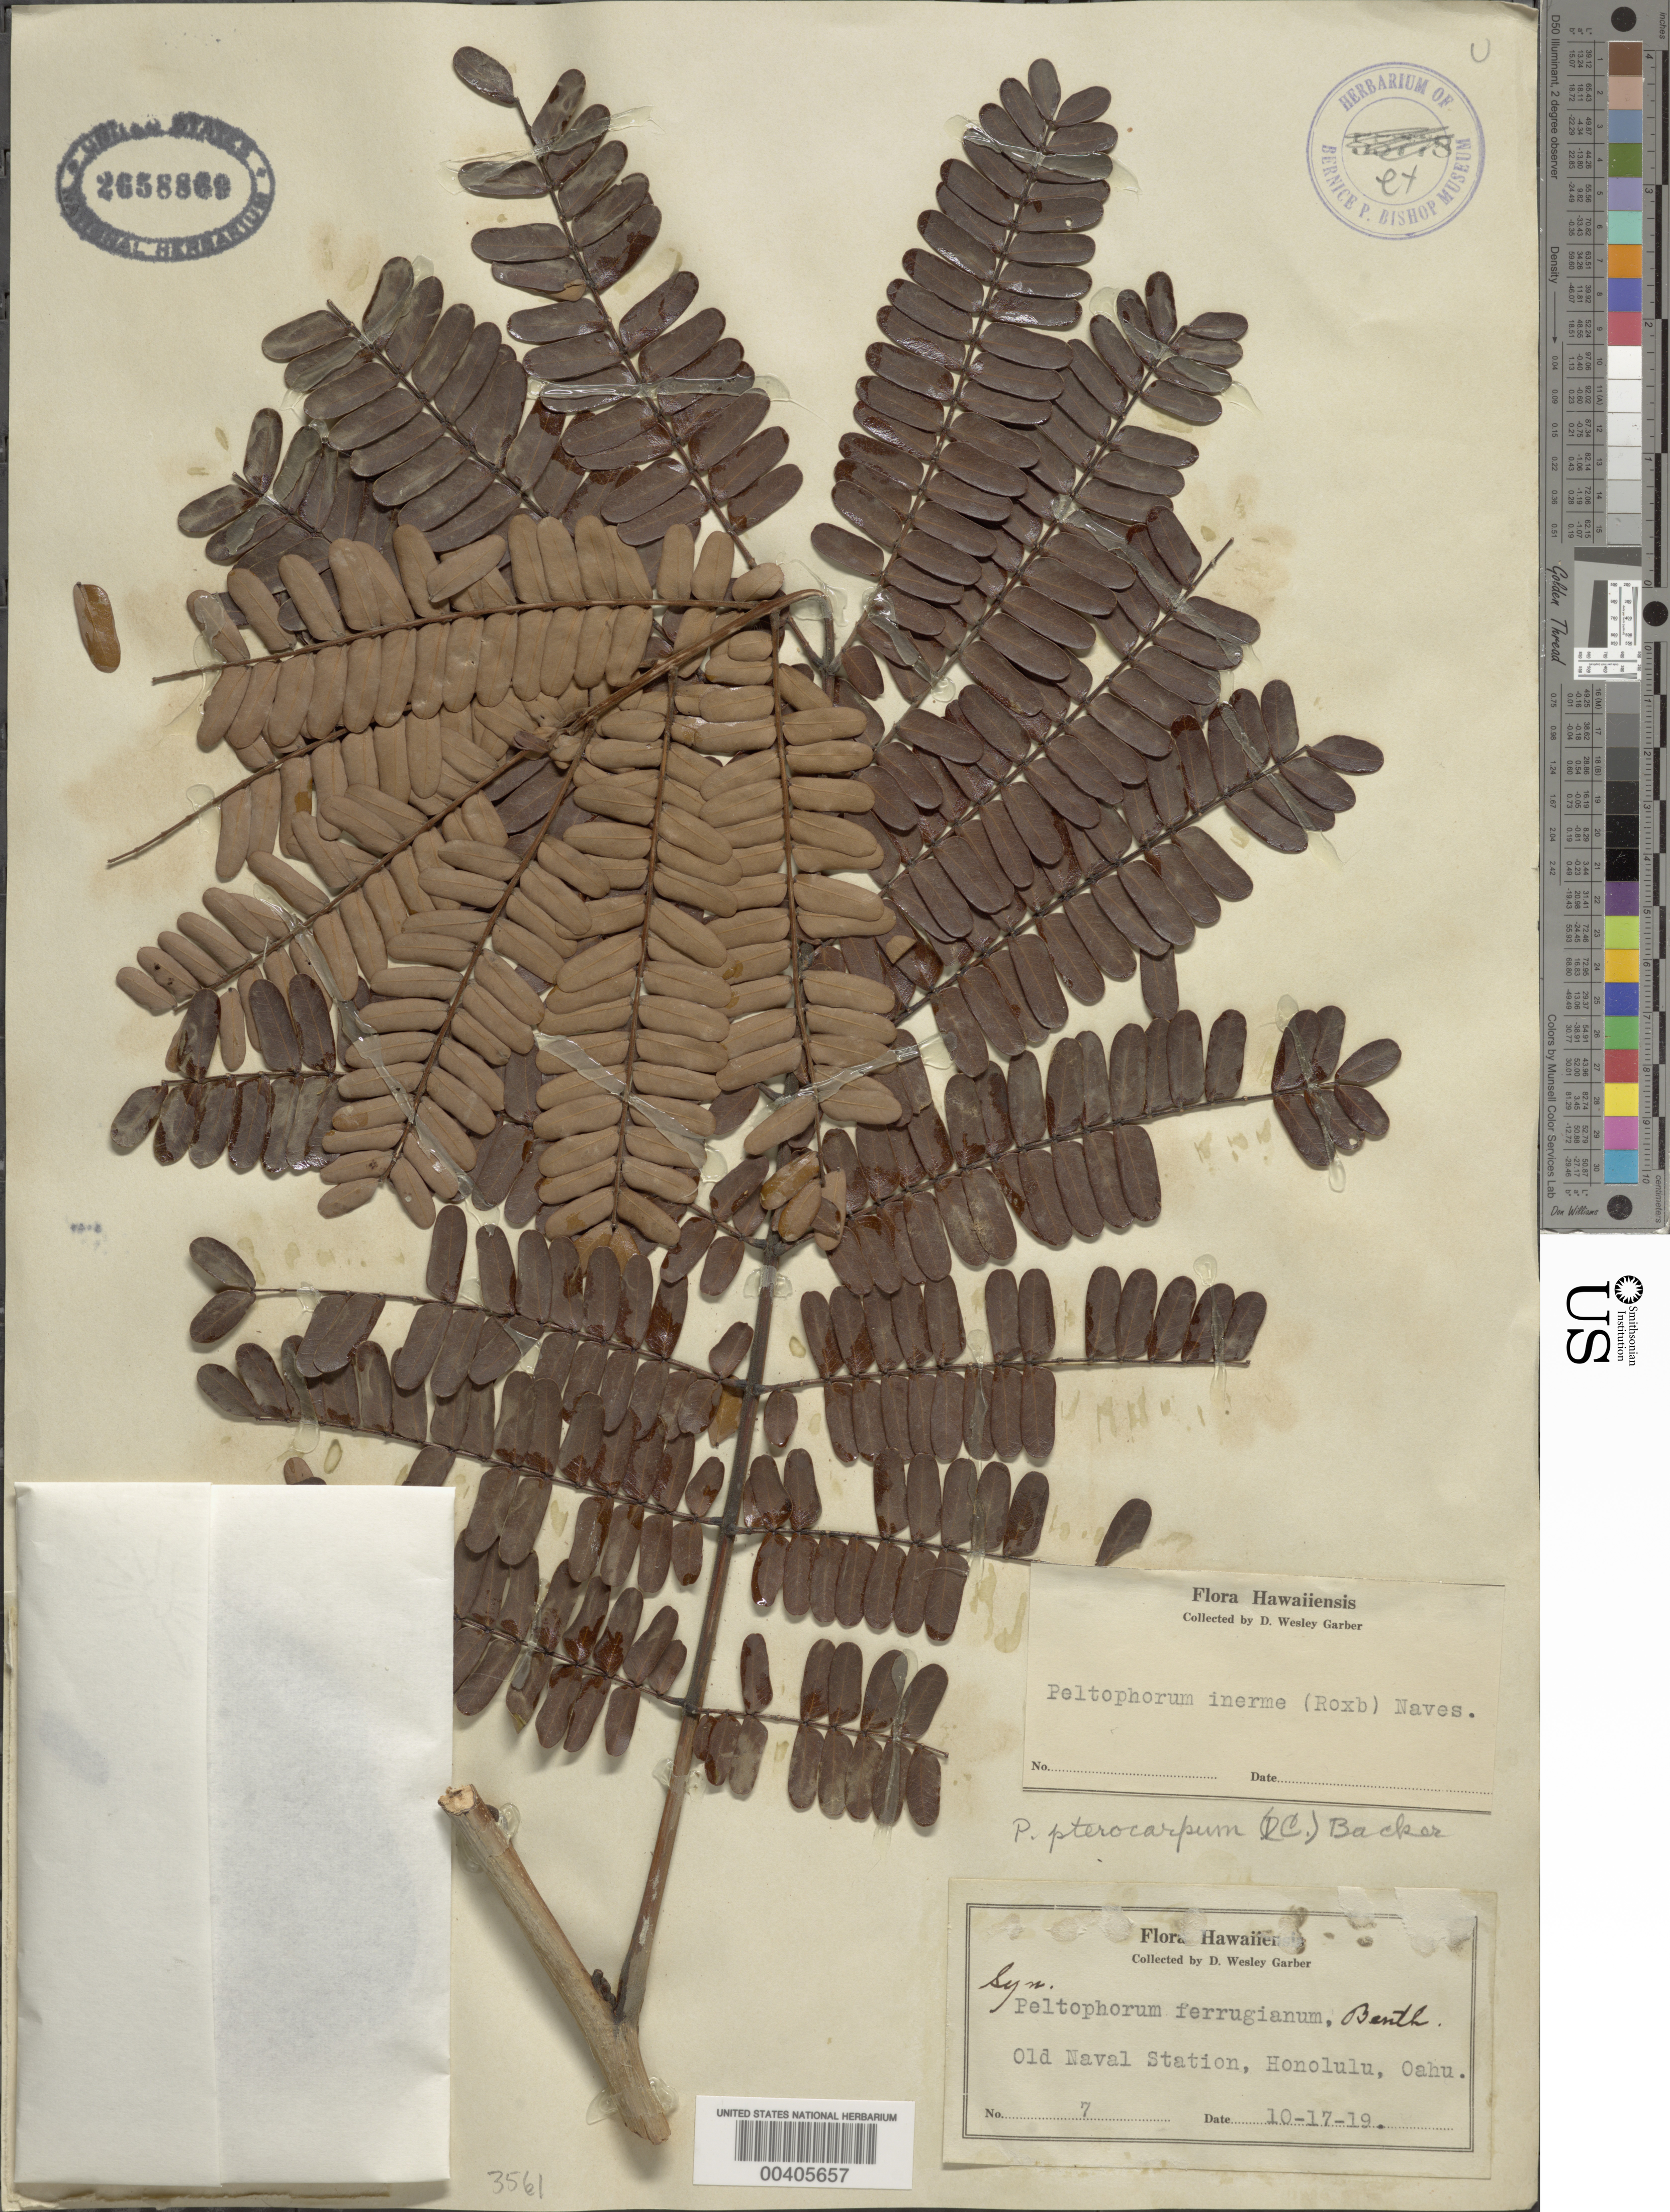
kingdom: Plantae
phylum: Tracheophyta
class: Magnoliopsida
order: Fabales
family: Fabaceae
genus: Peltophorum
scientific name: Peltophorum pterocarpum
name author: (DC.) Backer ex K. Heyne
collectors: D. W. Garber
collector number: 7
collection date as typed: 17 Oct 1919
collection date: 1919-10-17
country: United States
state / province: Hawaii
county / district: Honolulu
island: Oahu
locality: Old naval station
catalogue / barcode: US 2658869